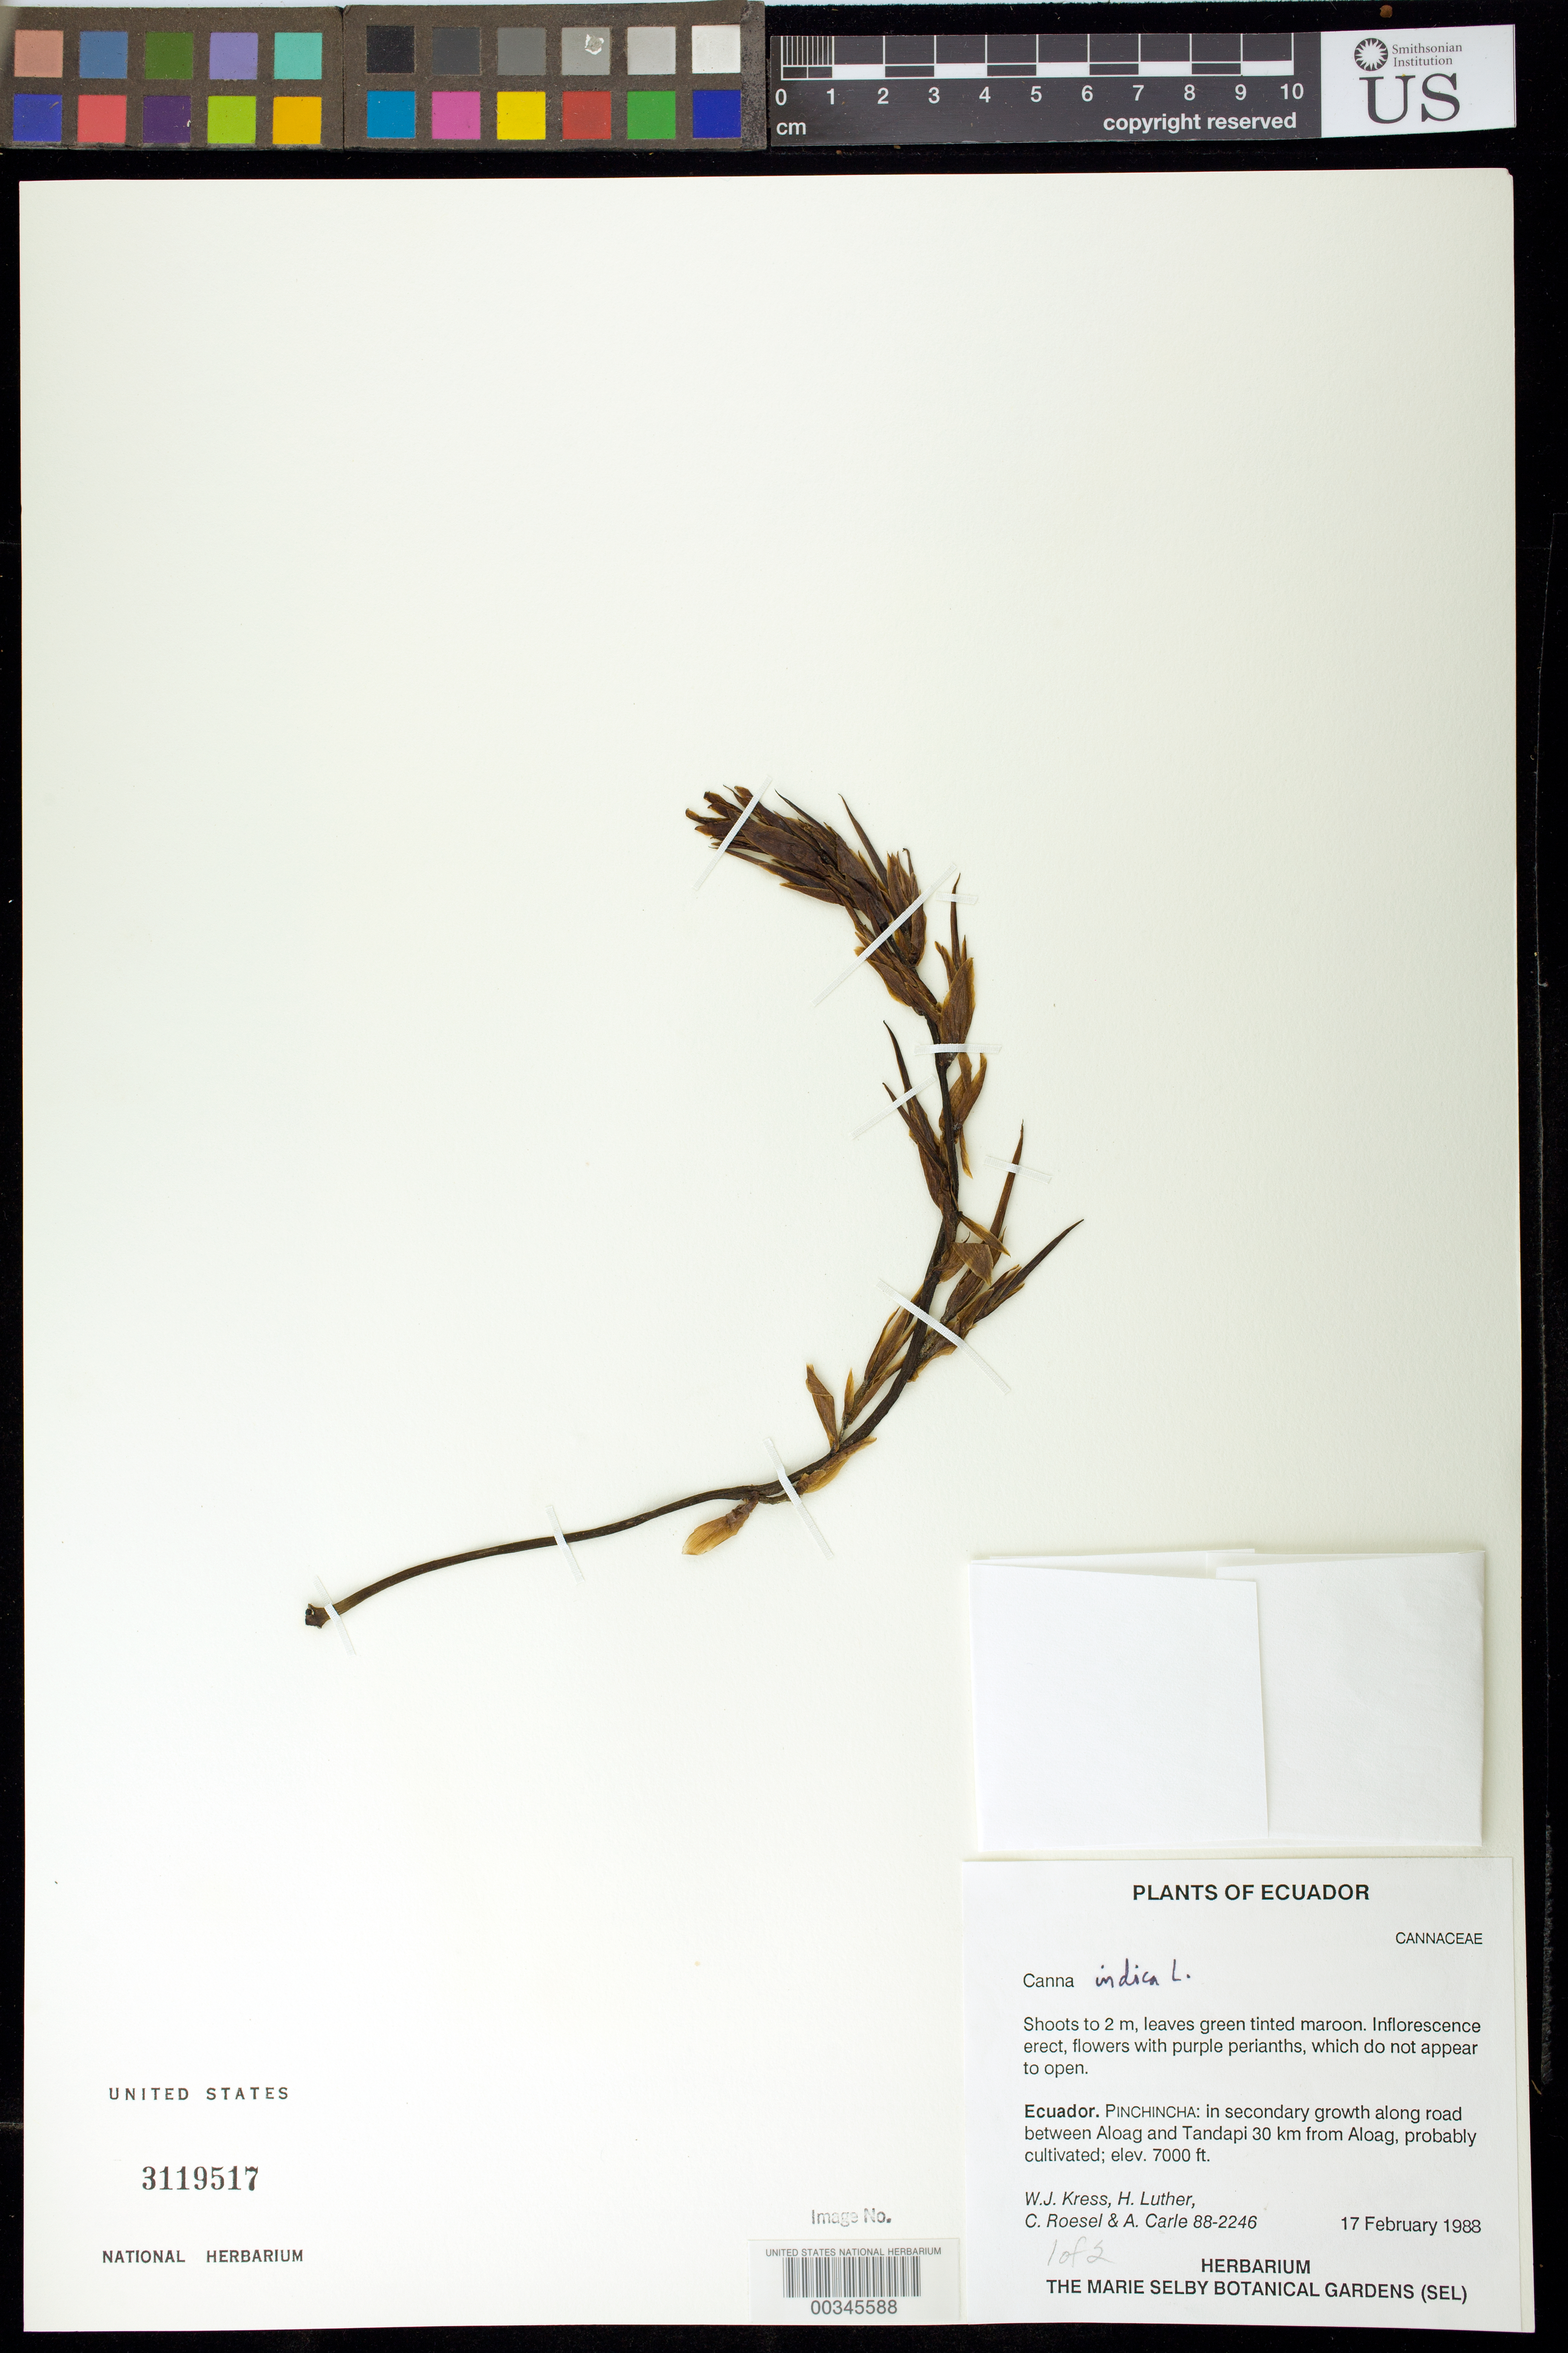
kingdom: Plantae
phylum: Tracheophyta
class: Liliopsida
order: Zingiberales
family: Cannaceae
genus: Canna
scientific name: Canna indica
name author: L.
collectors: W. J. Kress, Harry E. Luther, C. S. Roesel & A. Carle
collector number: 88-2246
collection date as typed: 17 Feb 1988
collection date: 1988-02-17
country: Ecuador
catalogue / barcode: US 3119517